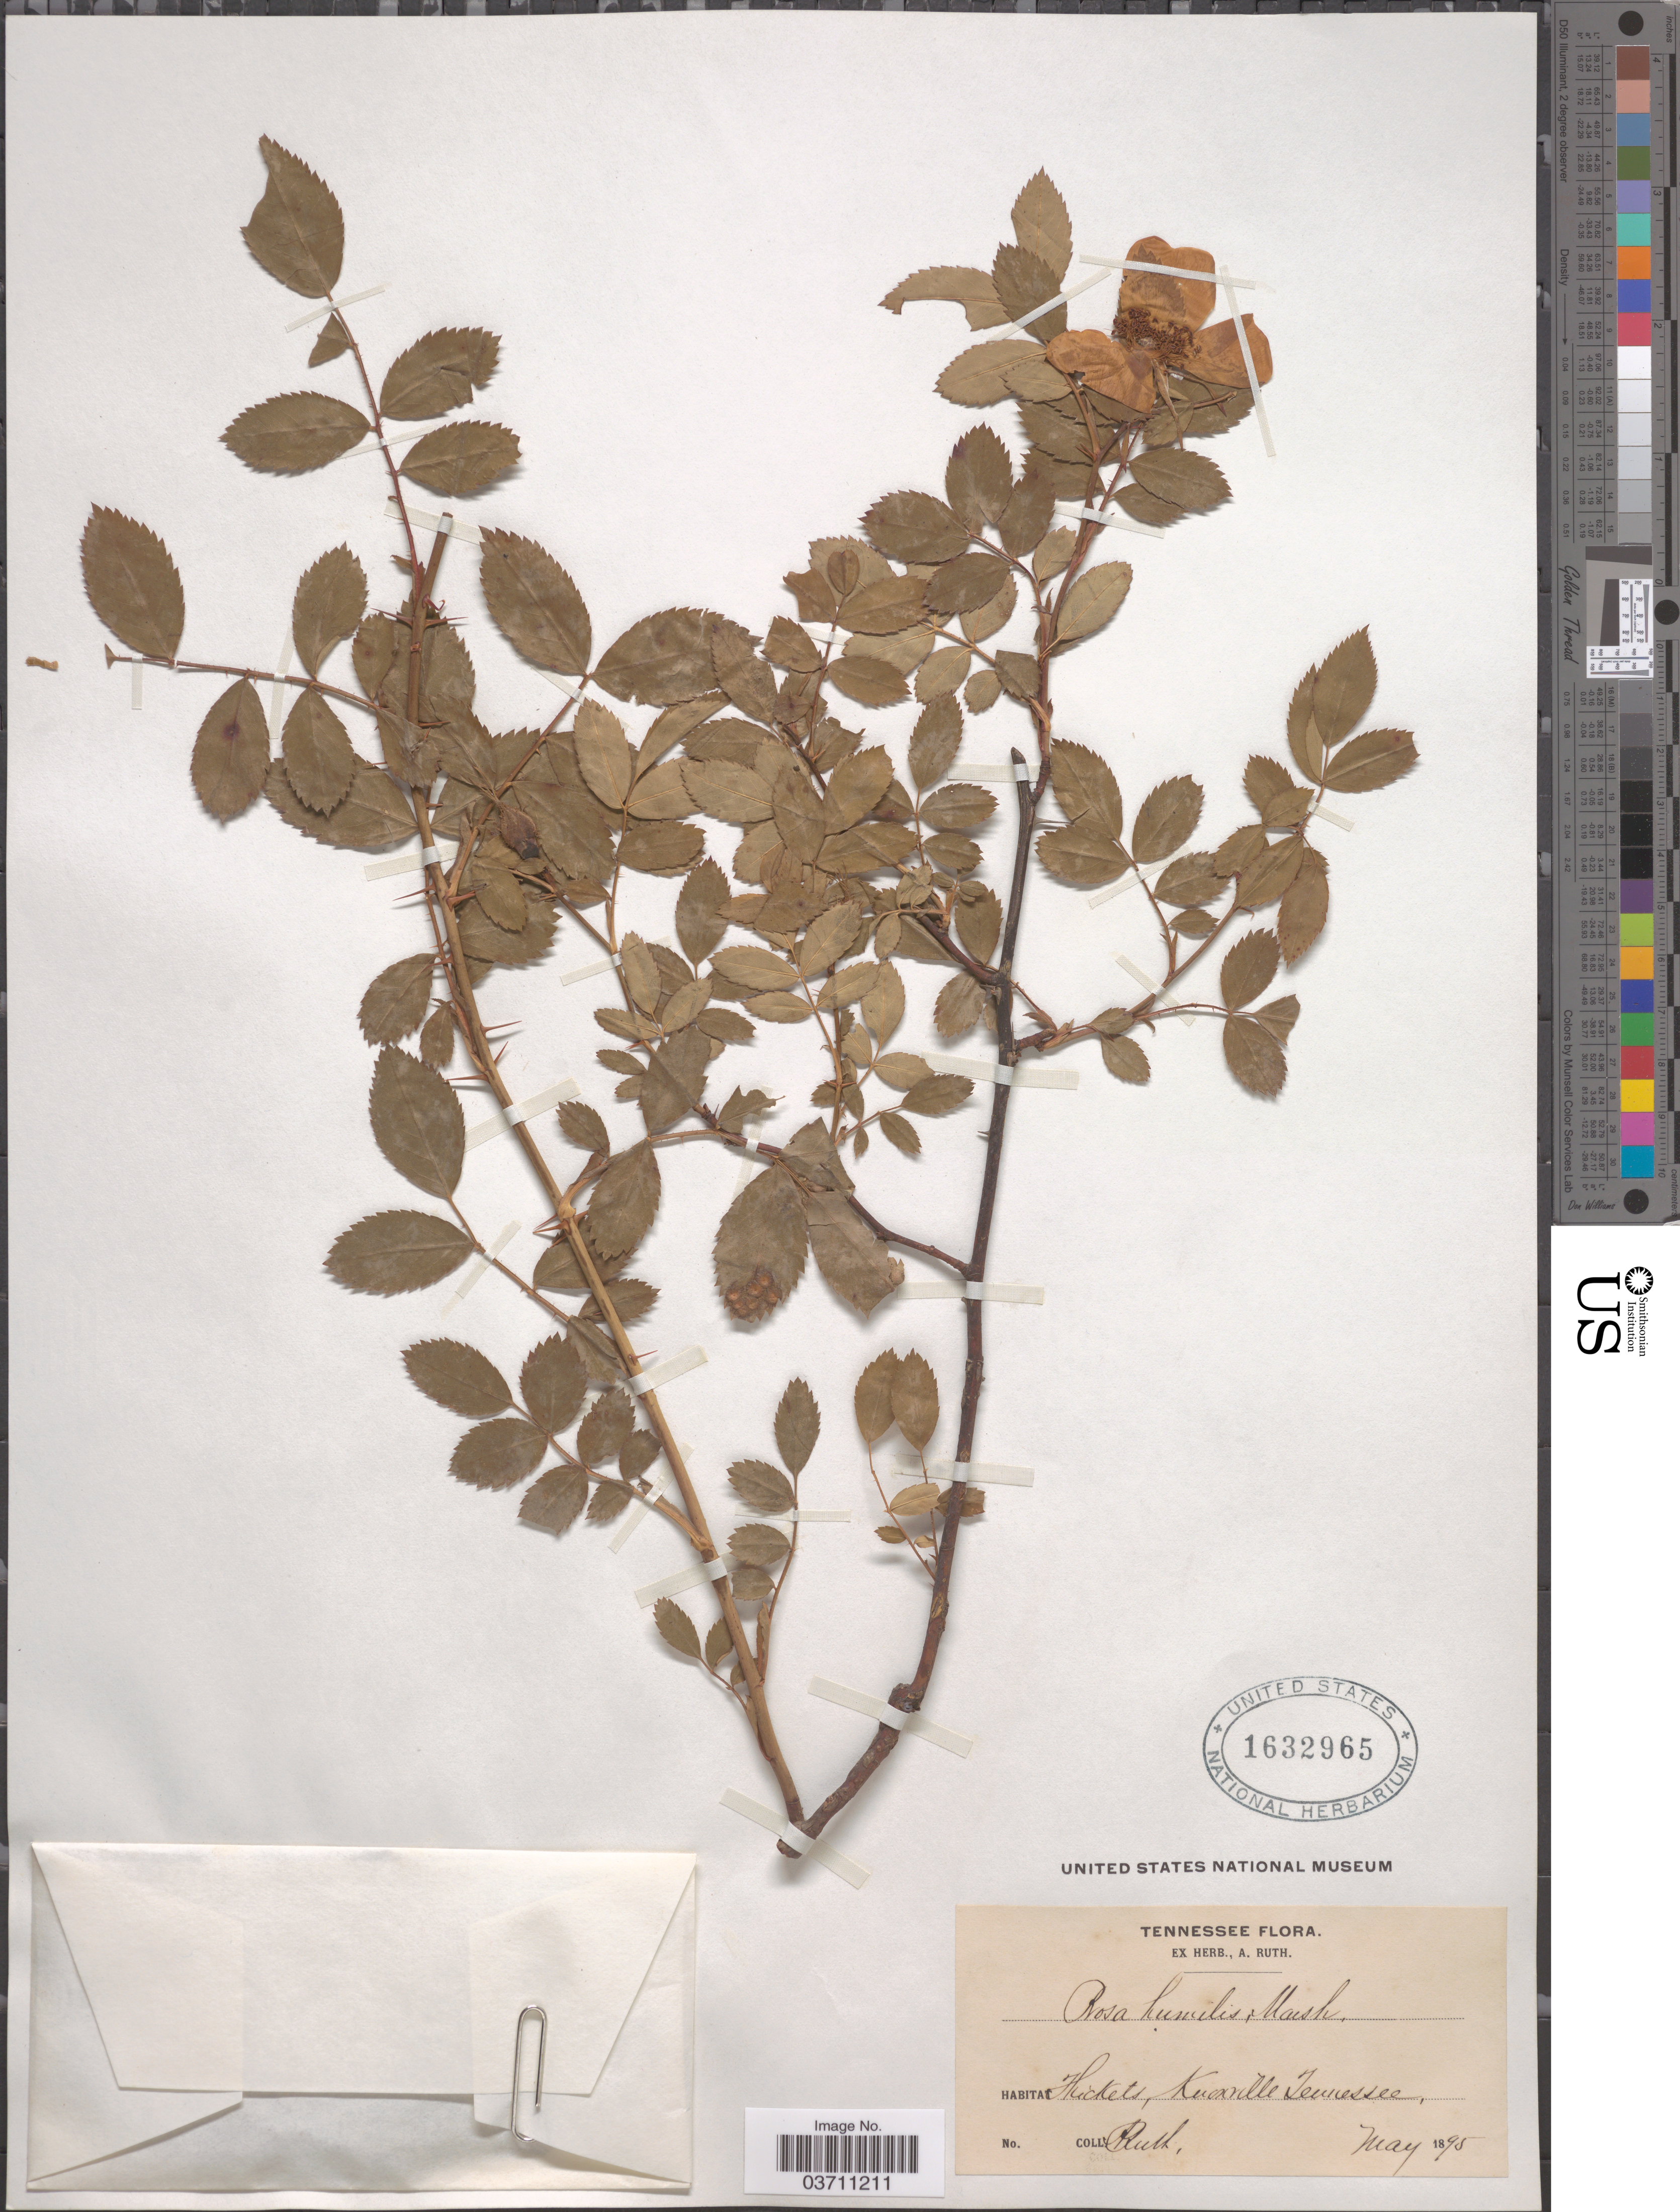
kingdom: Plantae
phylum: Tracheophyta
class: Magnoliopsida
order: Rosales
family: Rosaceae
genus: Rosa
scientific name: Rosa humilis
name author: Marshall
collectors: A. Ruth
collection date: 1895-05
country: United States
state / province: Tennessee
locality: Knoxville.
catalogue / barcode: US 1632965